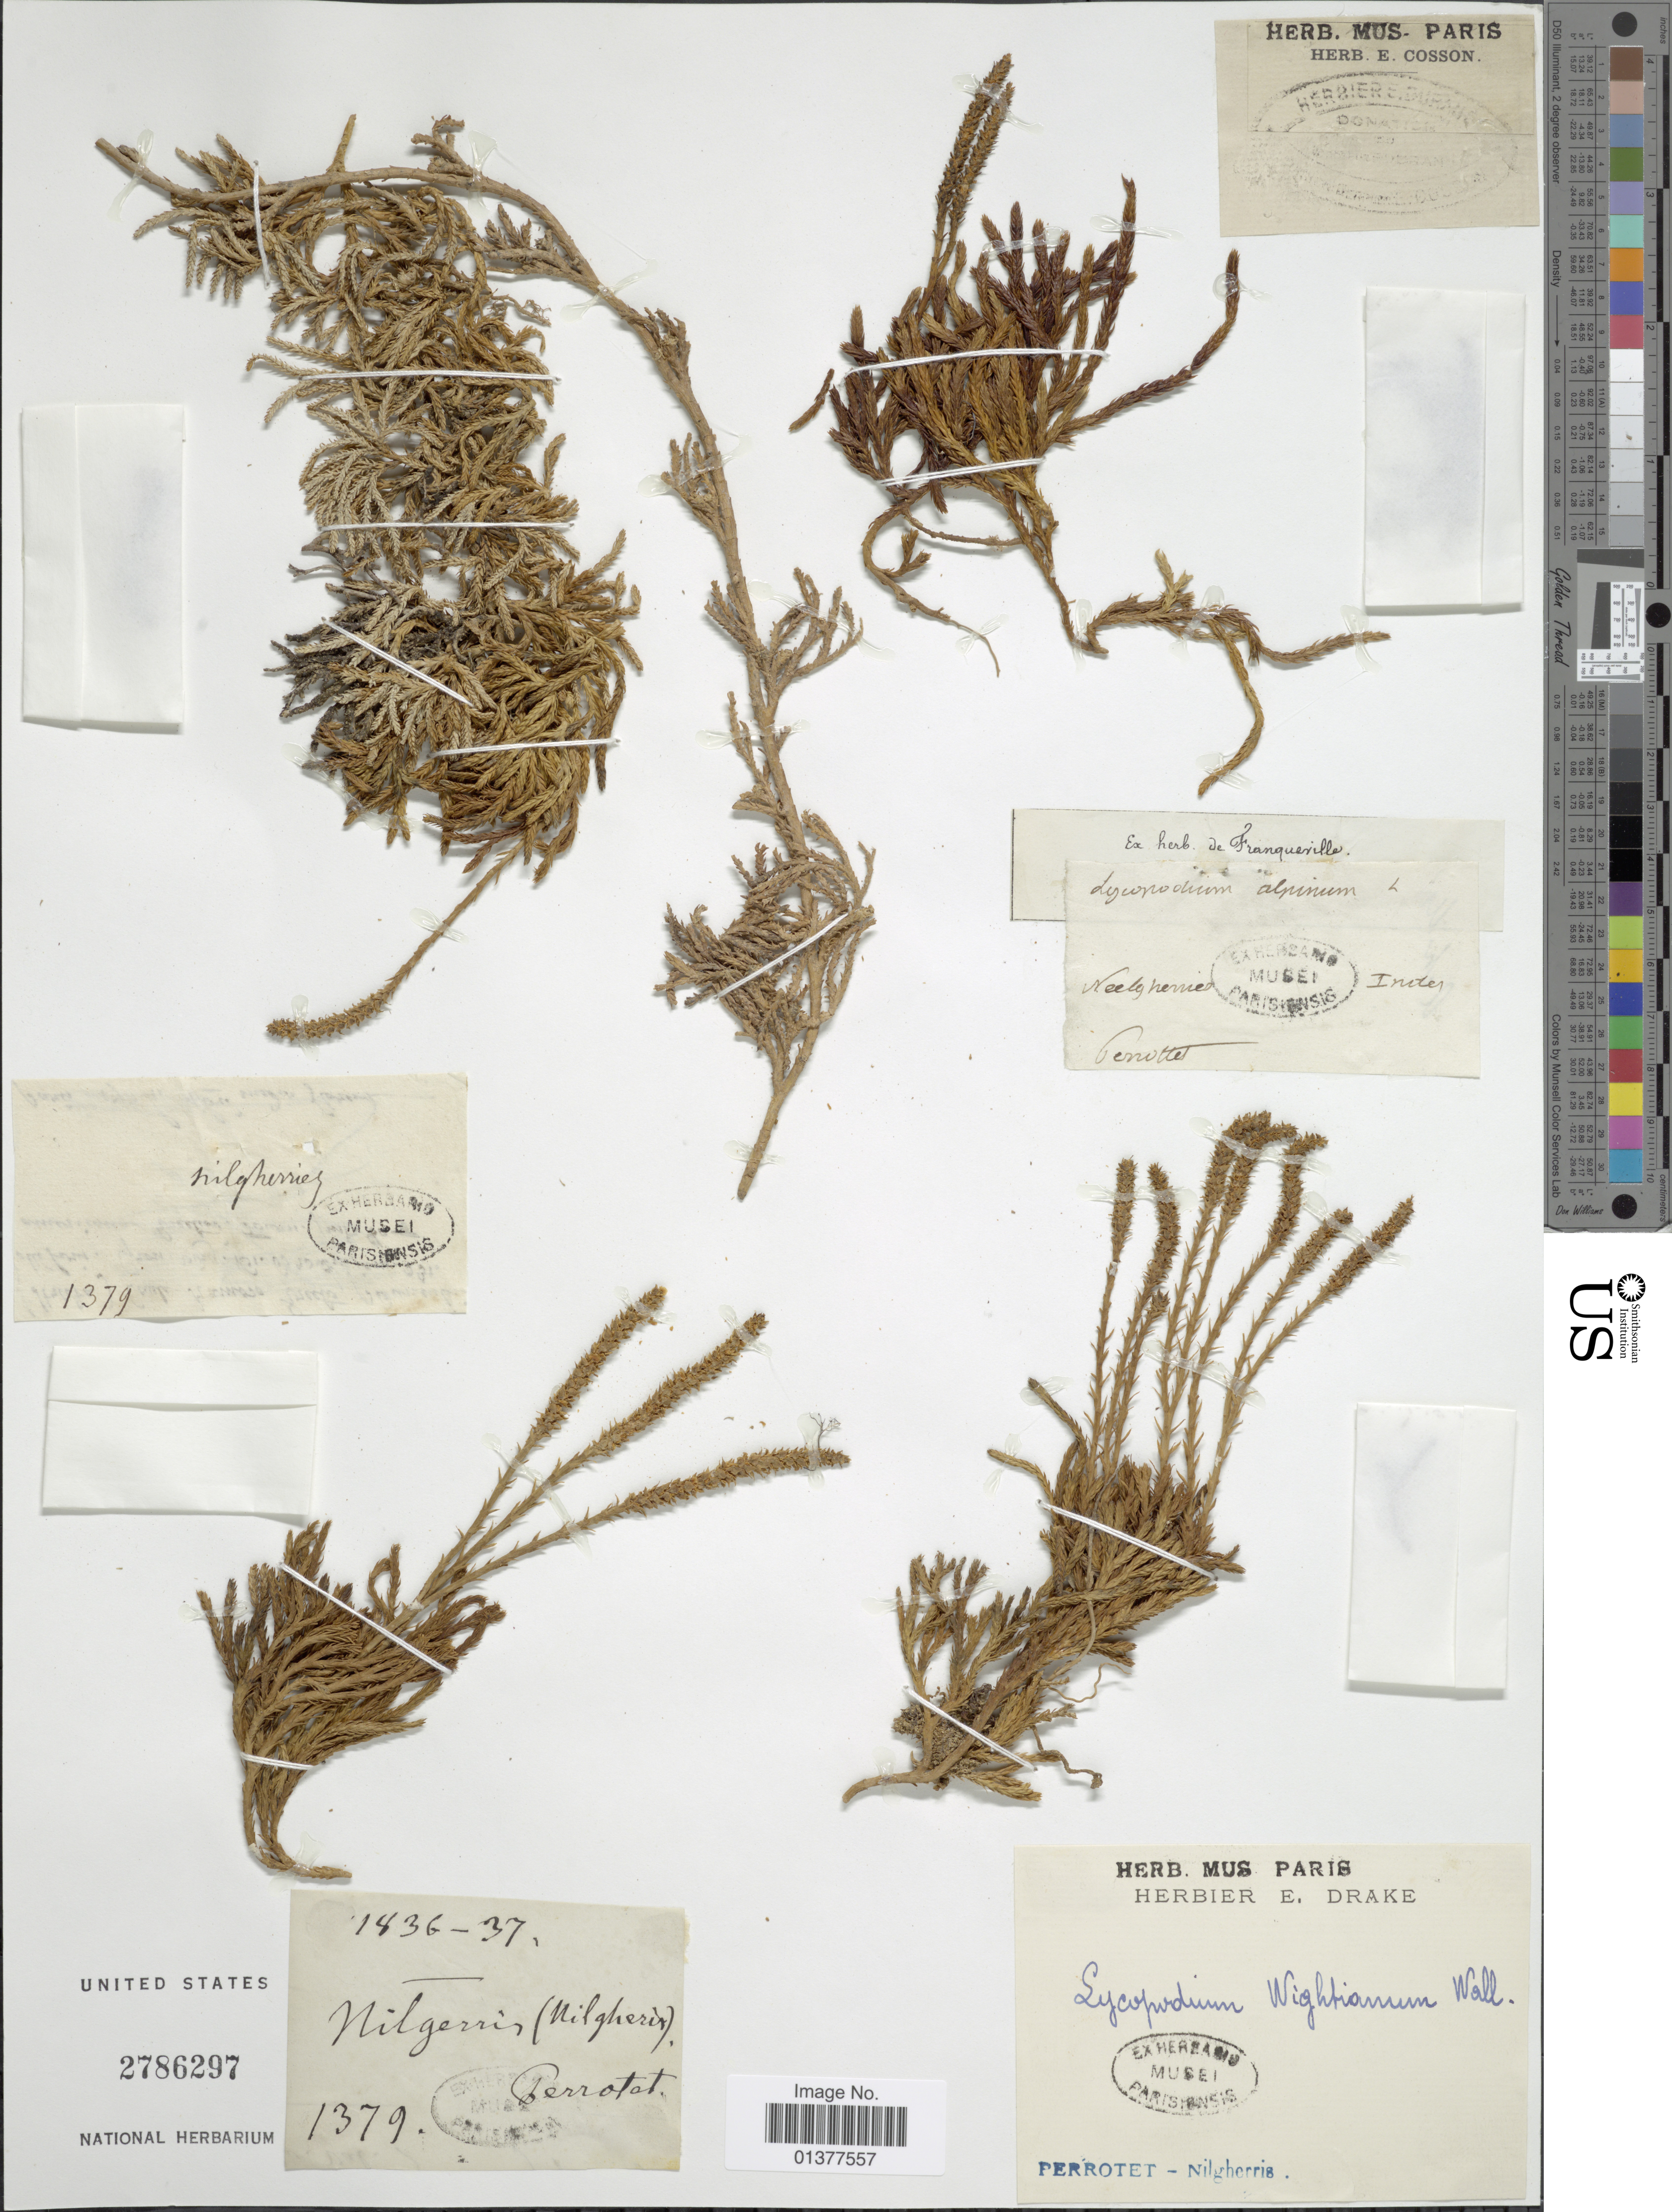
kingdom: Plantae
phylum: Tracheophyta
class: Lycopodiopsida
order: Lycopodiales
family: Lycopodiaceae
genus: Diphasiastrum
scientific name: Diphasiastrum wightianum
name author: (Wall. ex Hook. & Grev.) Holub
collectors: Perrottet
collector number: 1379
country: India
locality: Nilgherris [Nilgiri Mountains]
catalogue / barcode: US 2786297